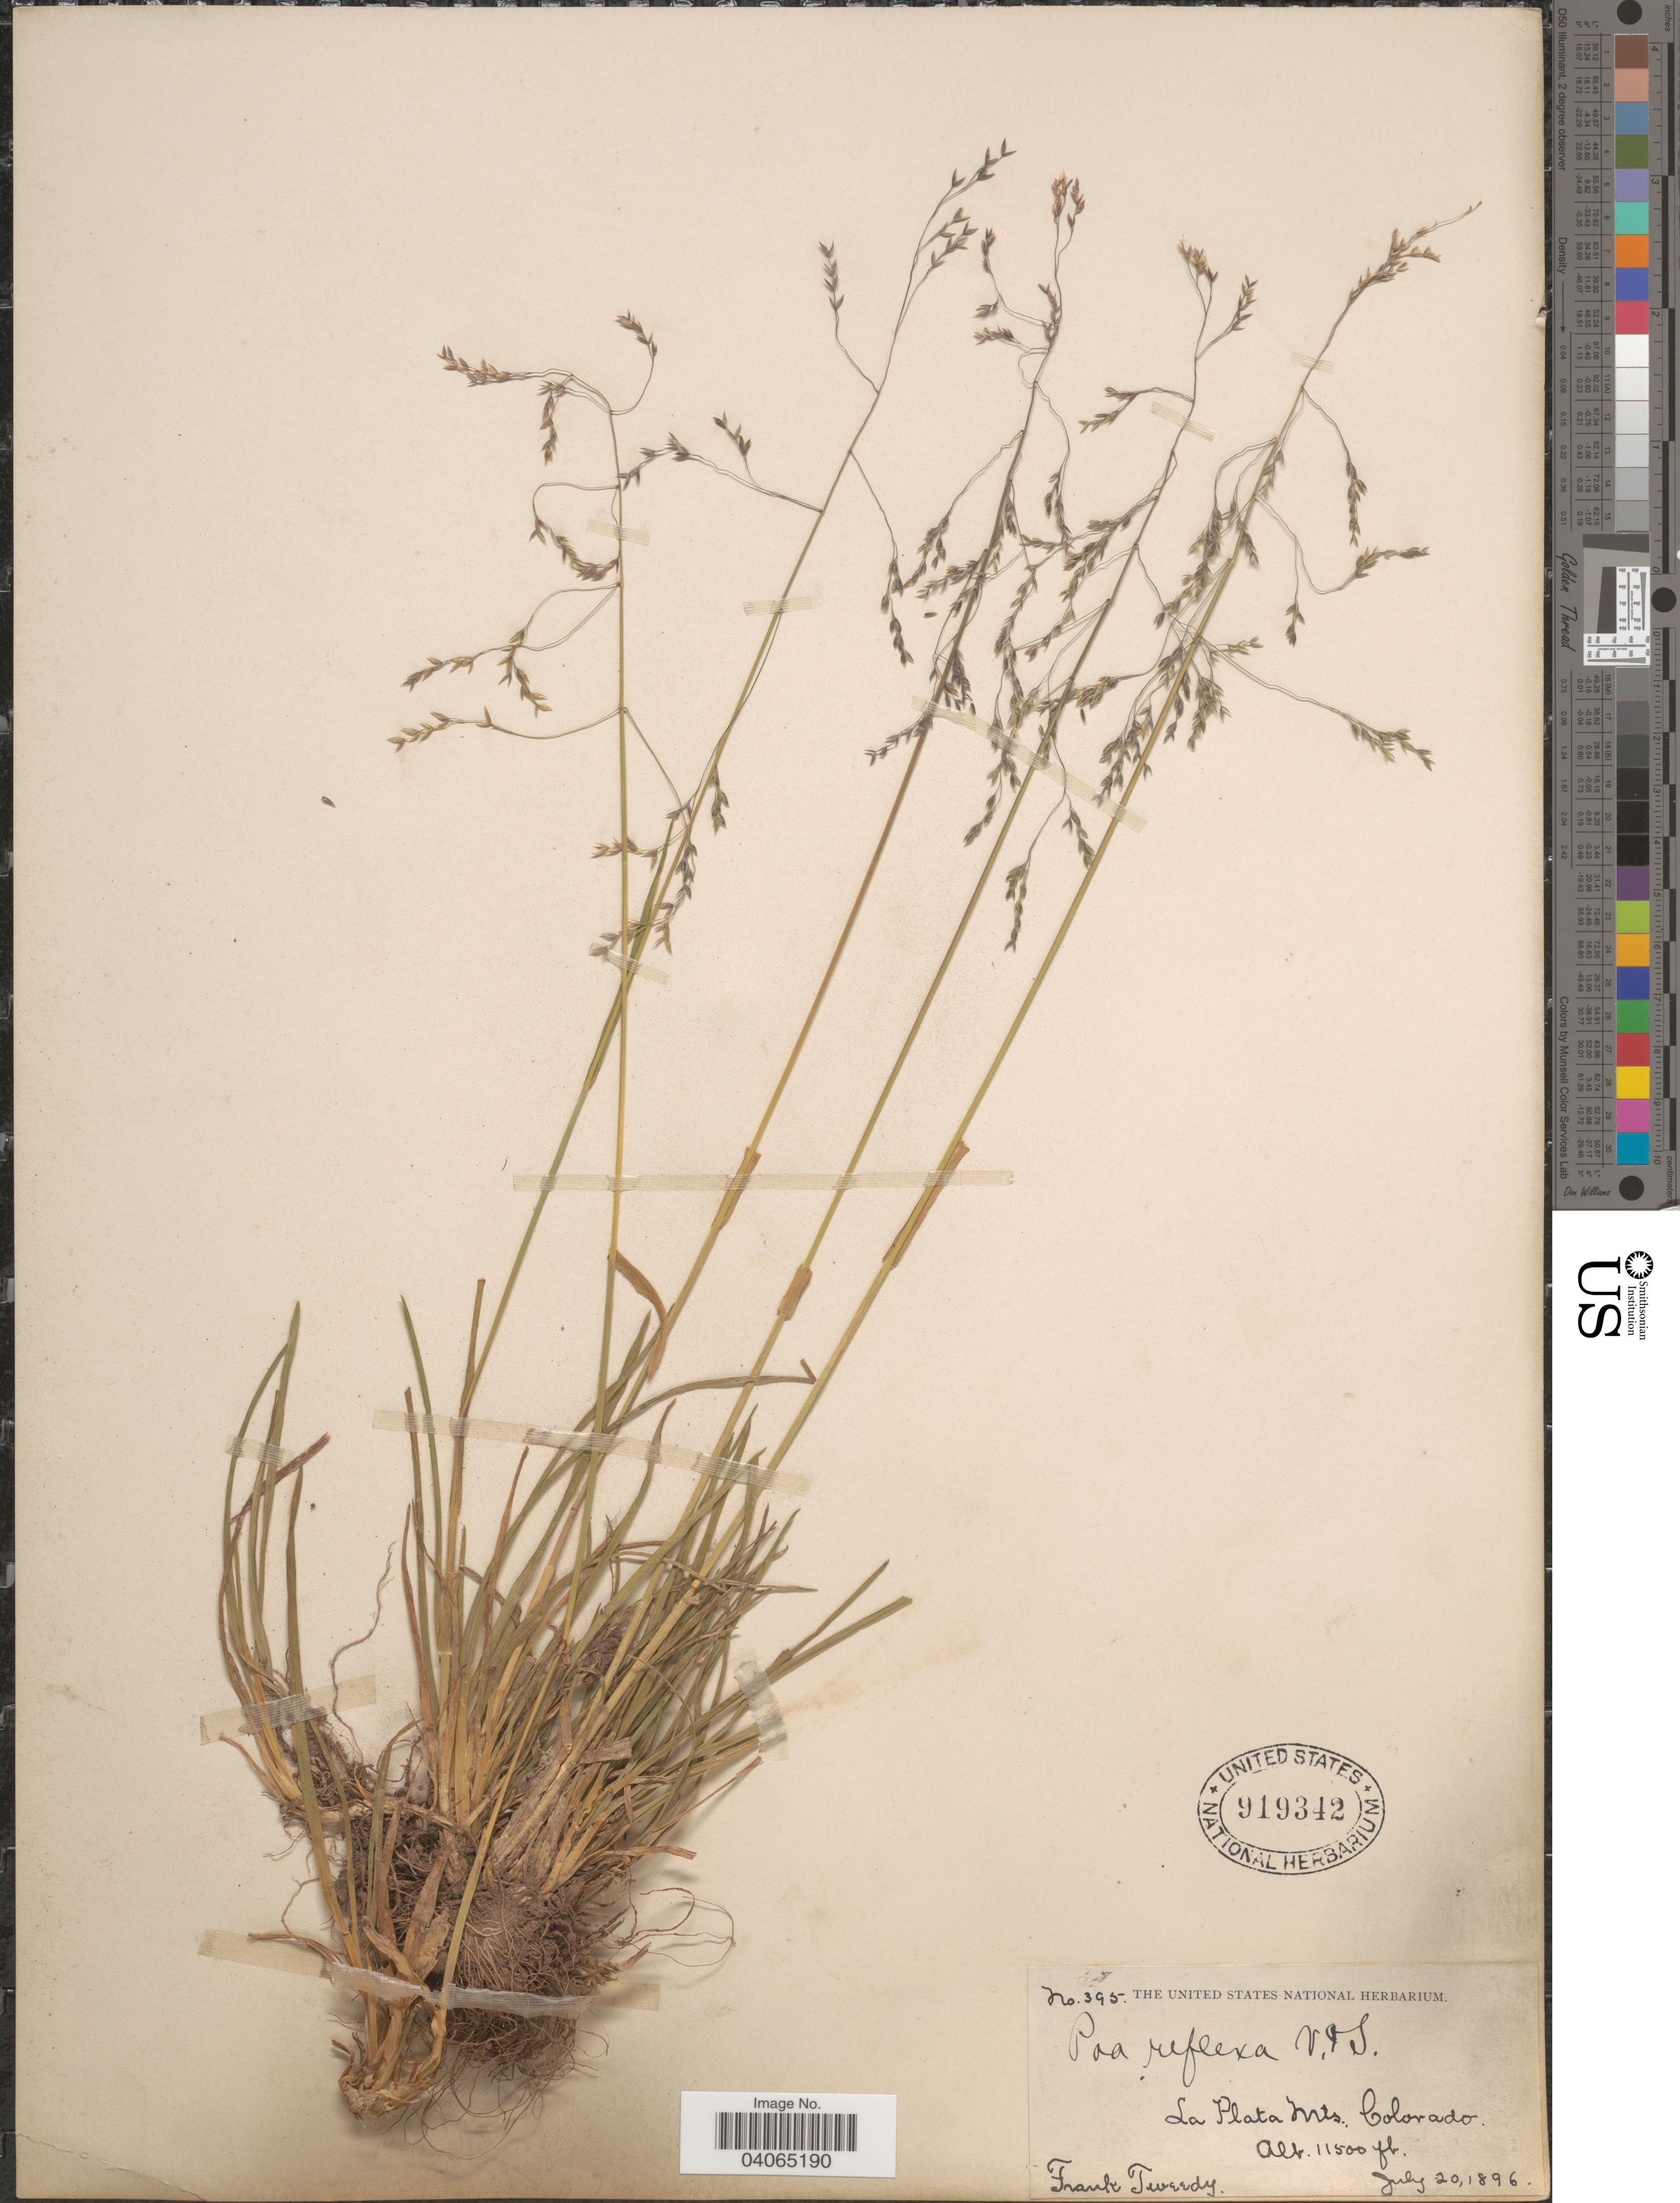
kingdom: Plantae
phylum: Tracheophyta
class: Liliopsida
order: Poales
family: Poaceae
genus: Poa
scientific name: Poa reflexa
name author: Vasey & Scribn.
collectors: F. Tweedy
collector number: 395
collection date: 1896-07-20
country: United States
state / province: Colorado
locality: La Plata Mts.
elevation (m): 3505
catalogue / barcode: US 919342